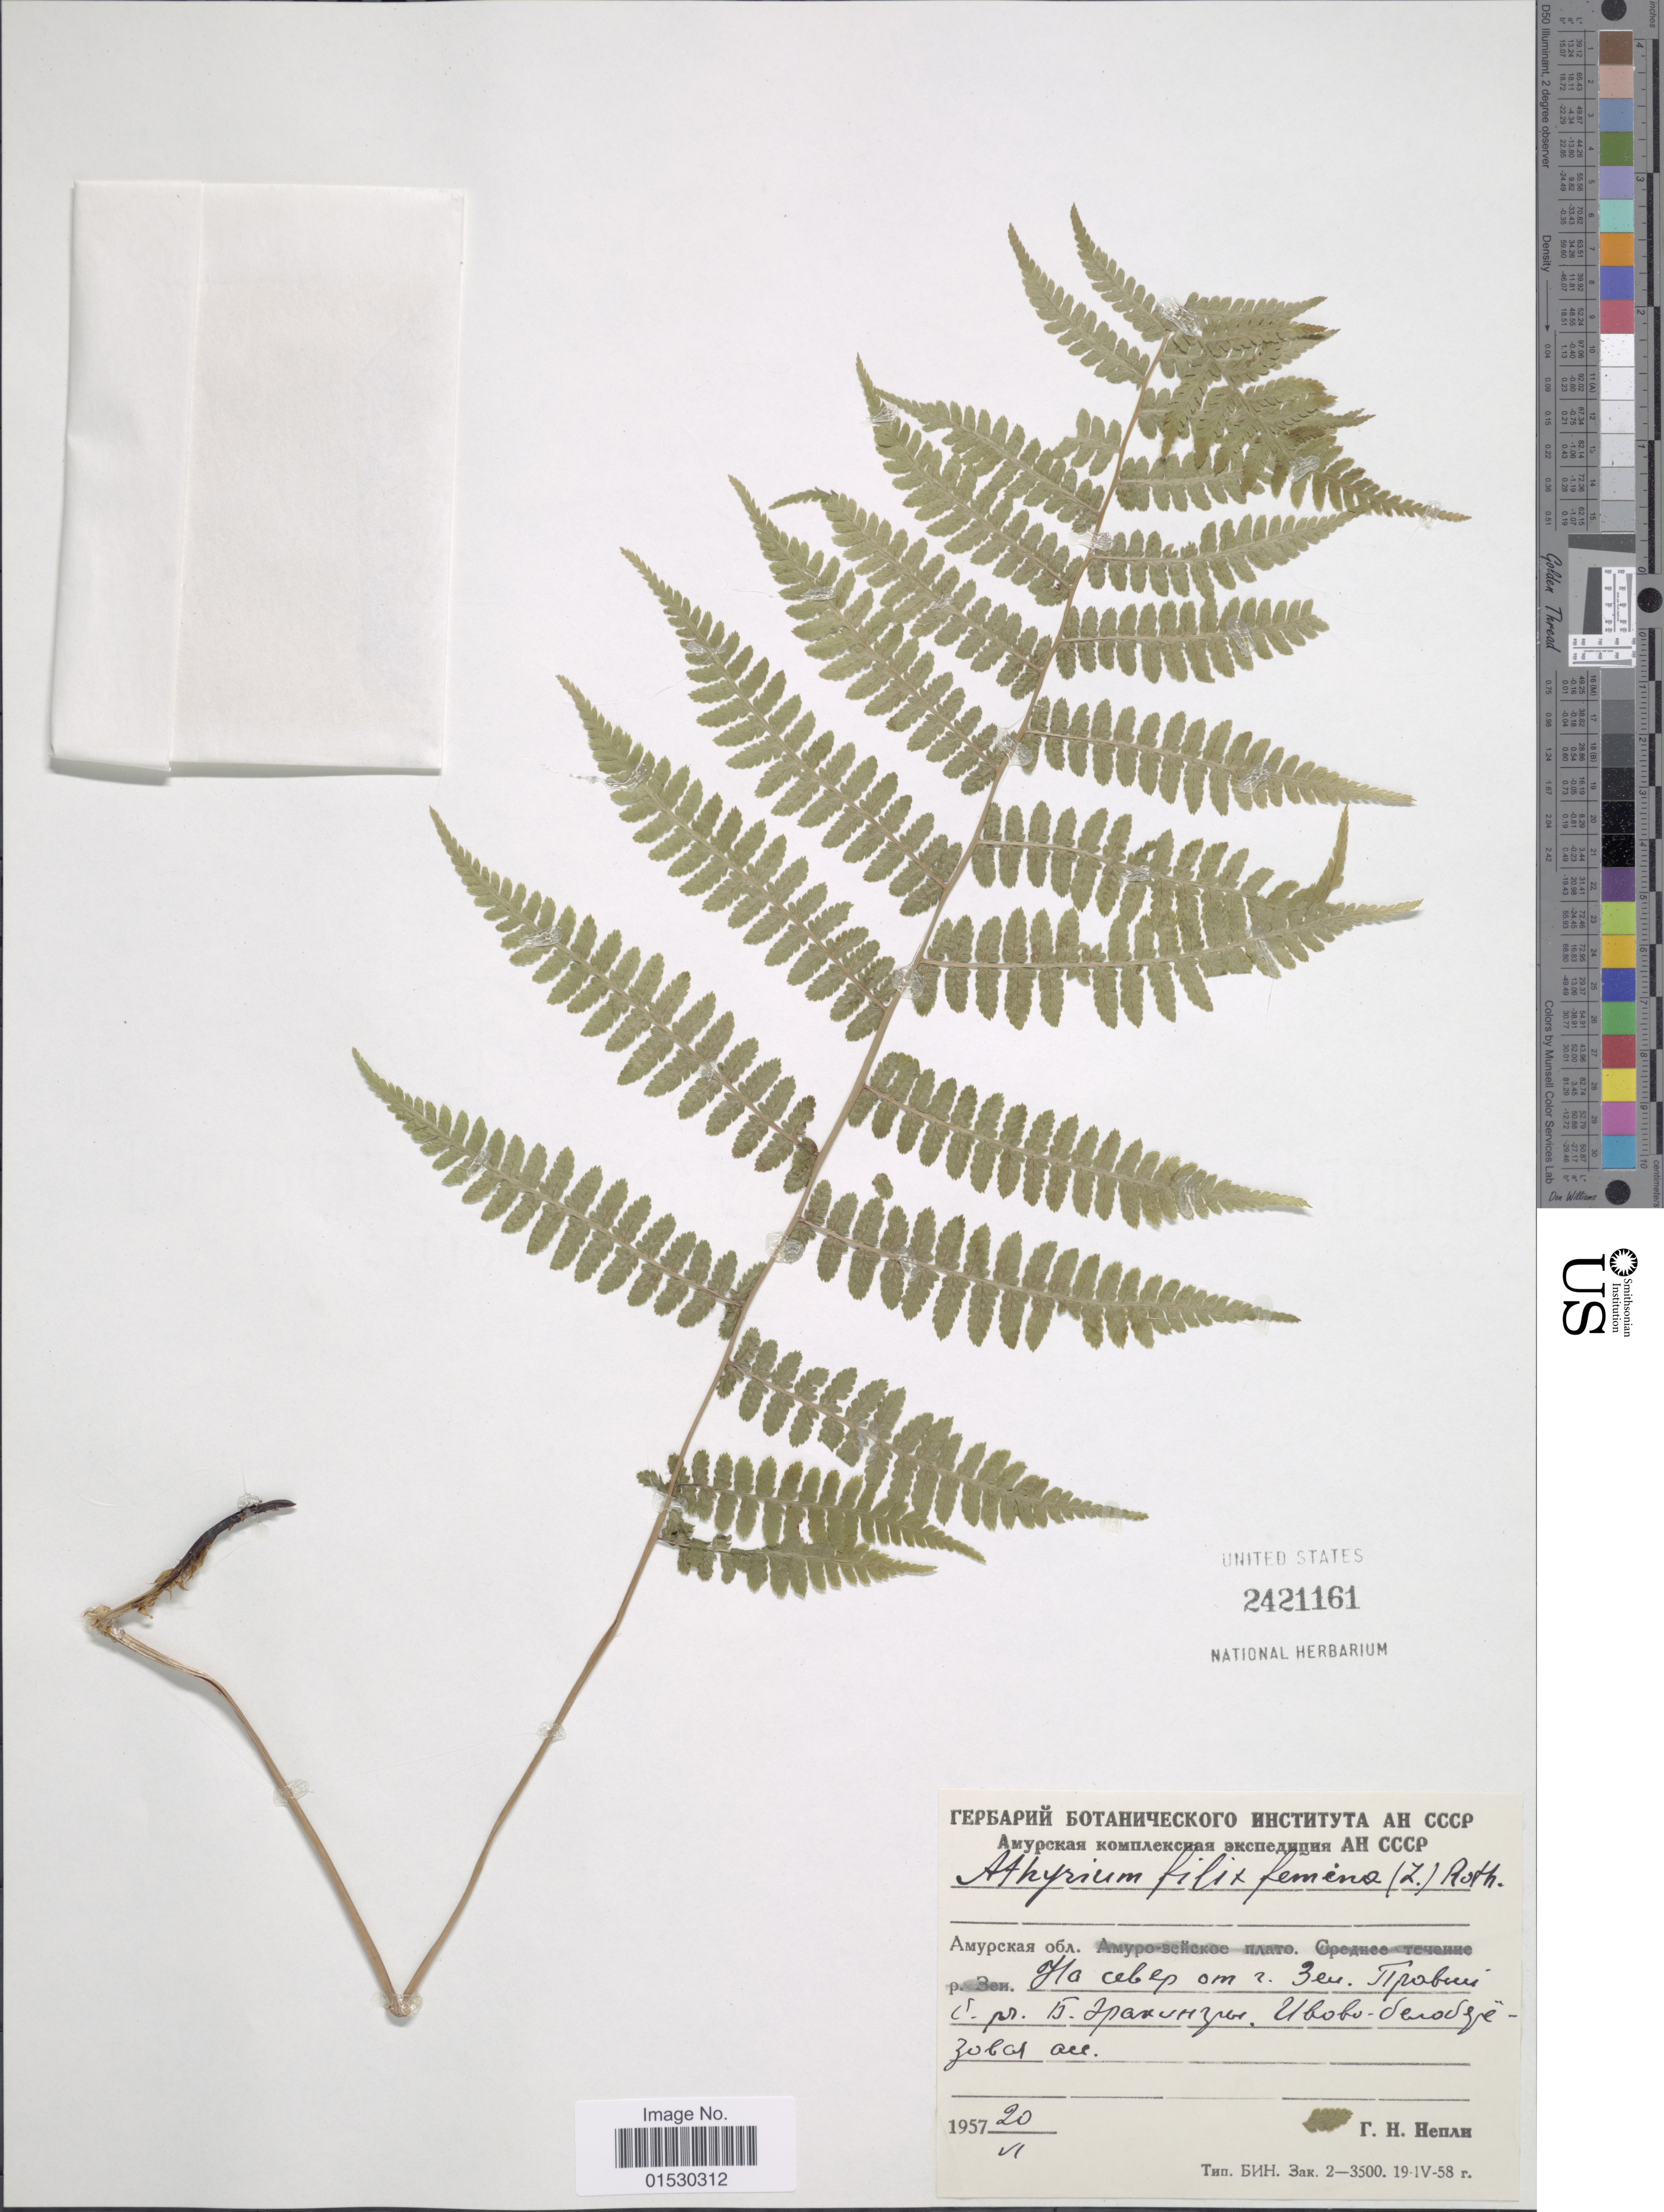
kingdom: Plantae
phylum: Tracheophyta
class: Polypodiopsida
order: Polypodiales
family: Athyriaceae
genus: Athyrium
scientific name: Athyrium filix-femina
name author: (L.) Roth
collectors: G. Nepli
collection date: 1957-06-20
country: Russian Federation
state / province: Amur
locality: North of Zeya.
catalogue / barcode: US 2421161